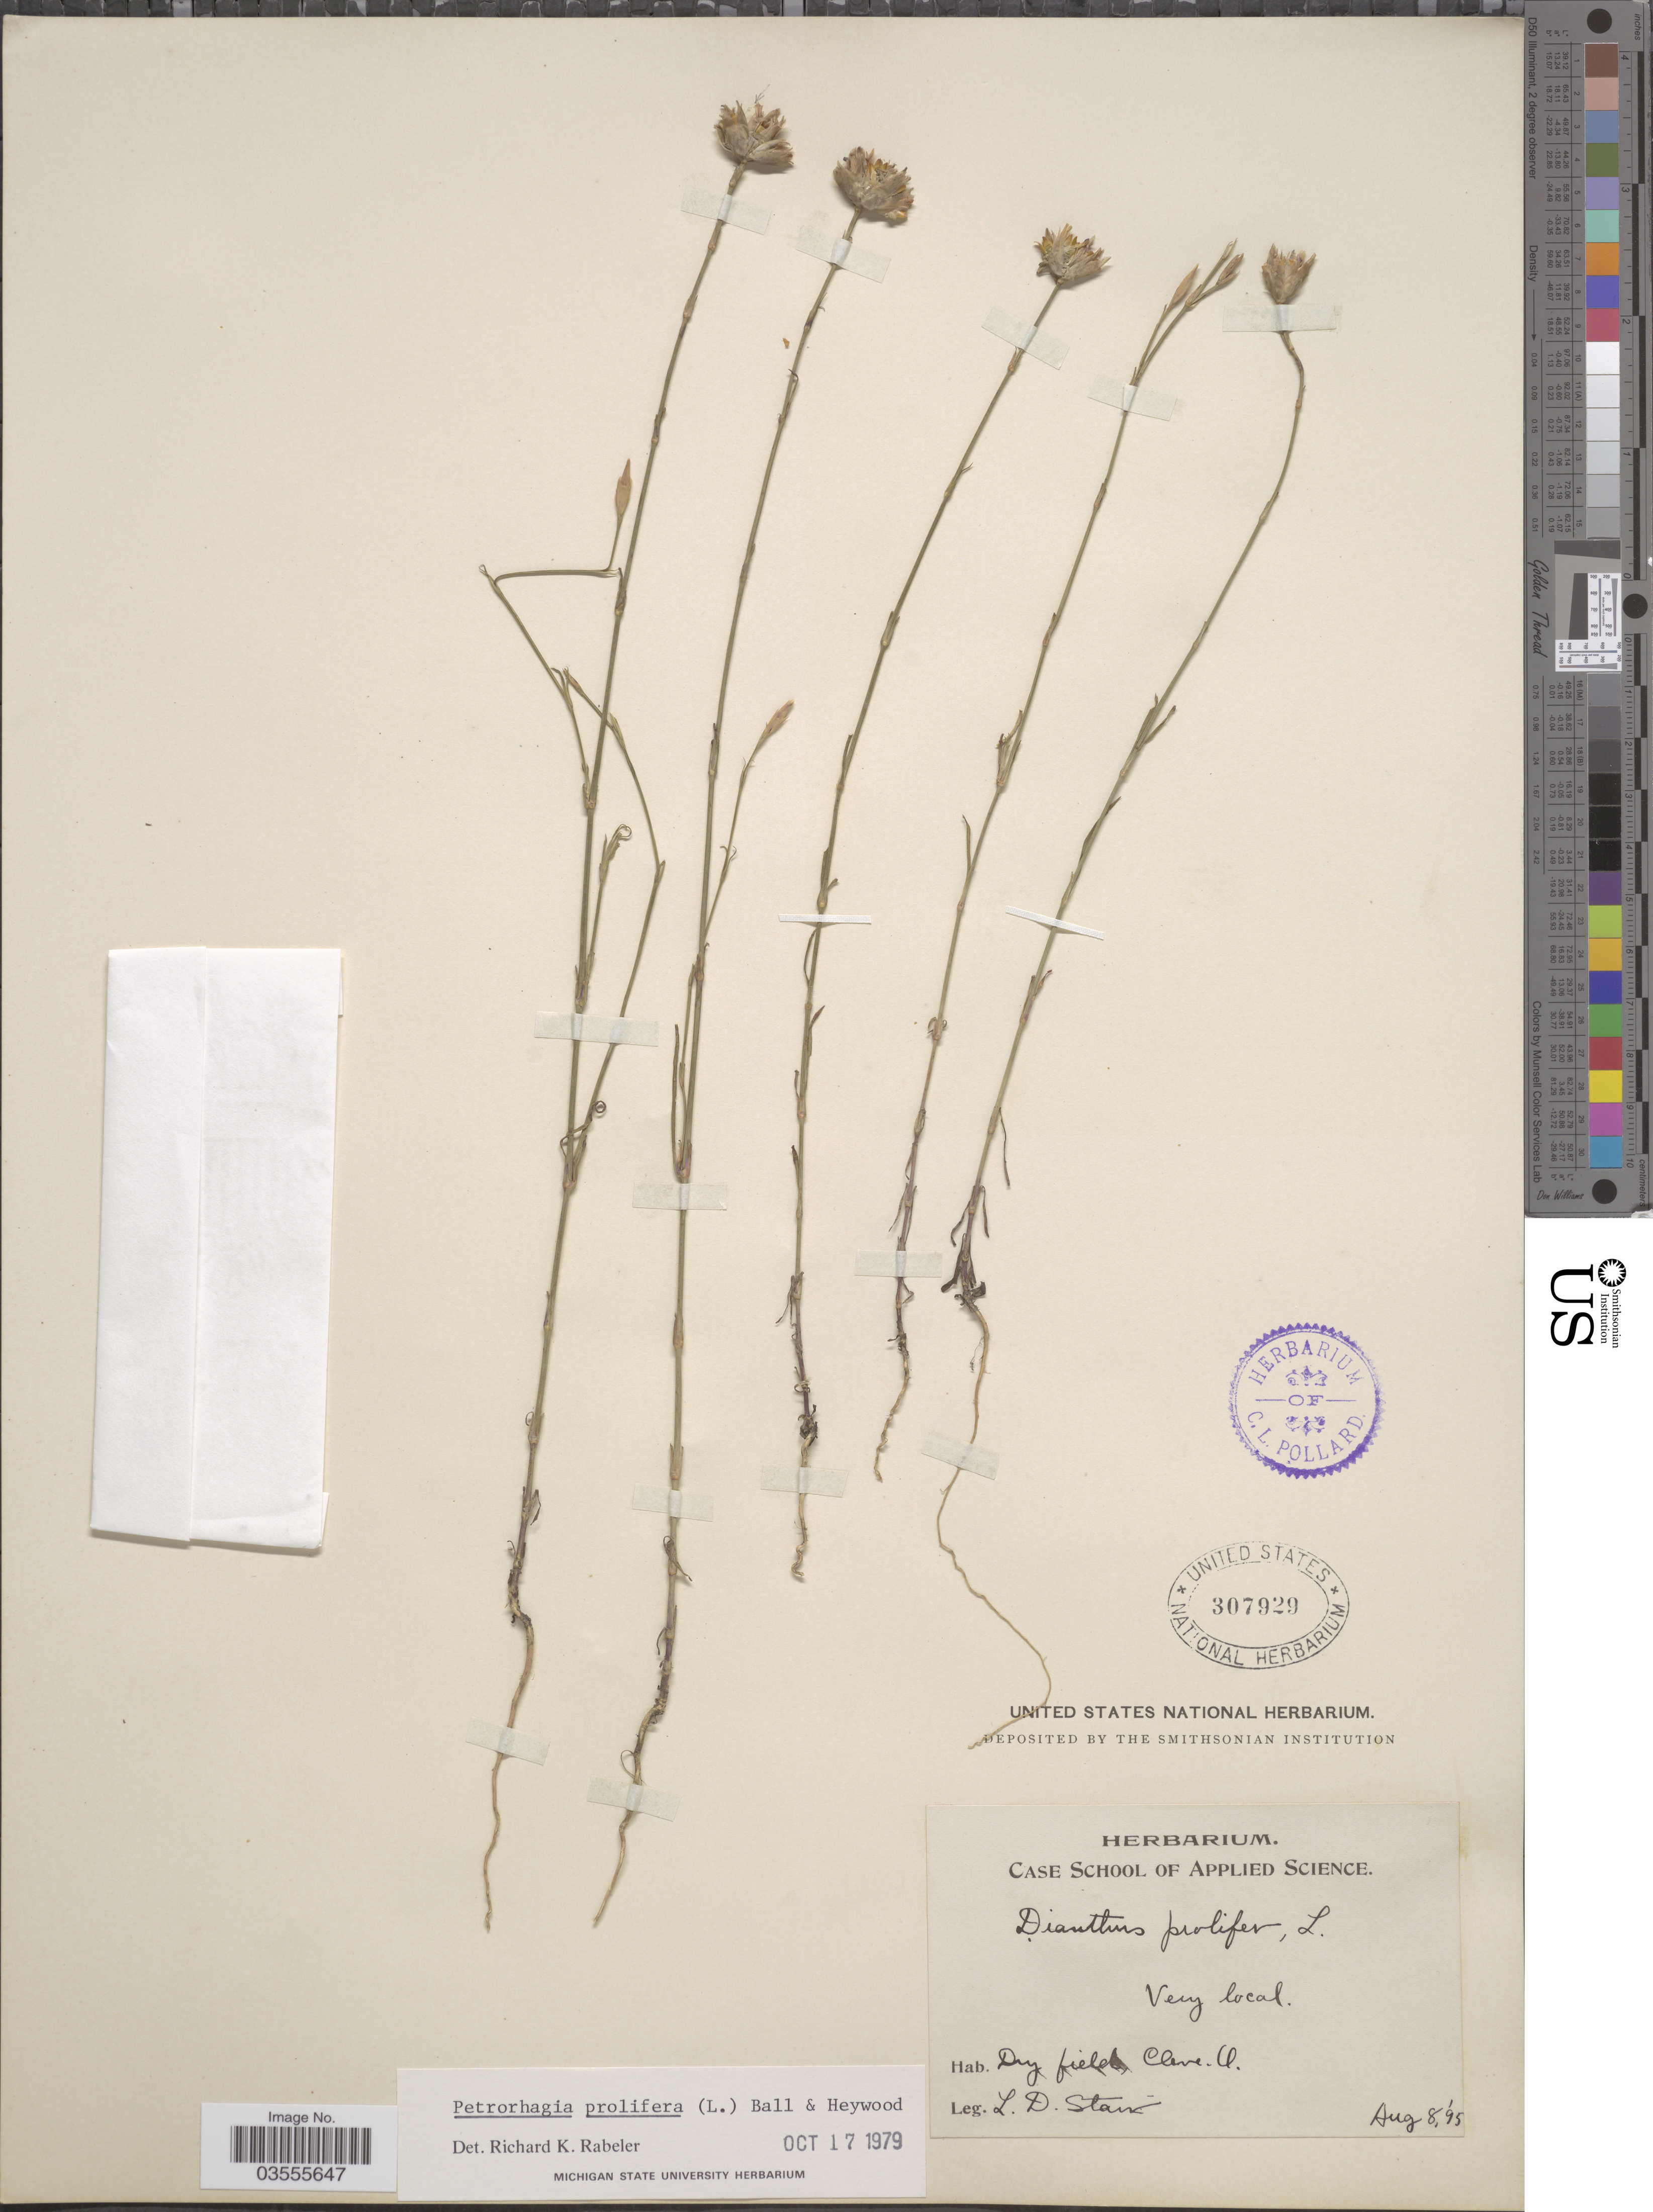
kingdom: Plantae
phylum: Tracheophyta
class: Magnoliopsida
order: Caryophyllales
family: Caryophyllaceae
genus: Petrorhagia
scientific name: Petrorhagia prolifera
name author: (L.) P.W. Ball & Heywood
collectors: L. Stair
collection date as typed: Transcribed d/m/y: 8/8/95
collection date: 1895-08-08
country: United States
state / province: Ohio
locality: Cleve.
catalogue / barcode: US 307929